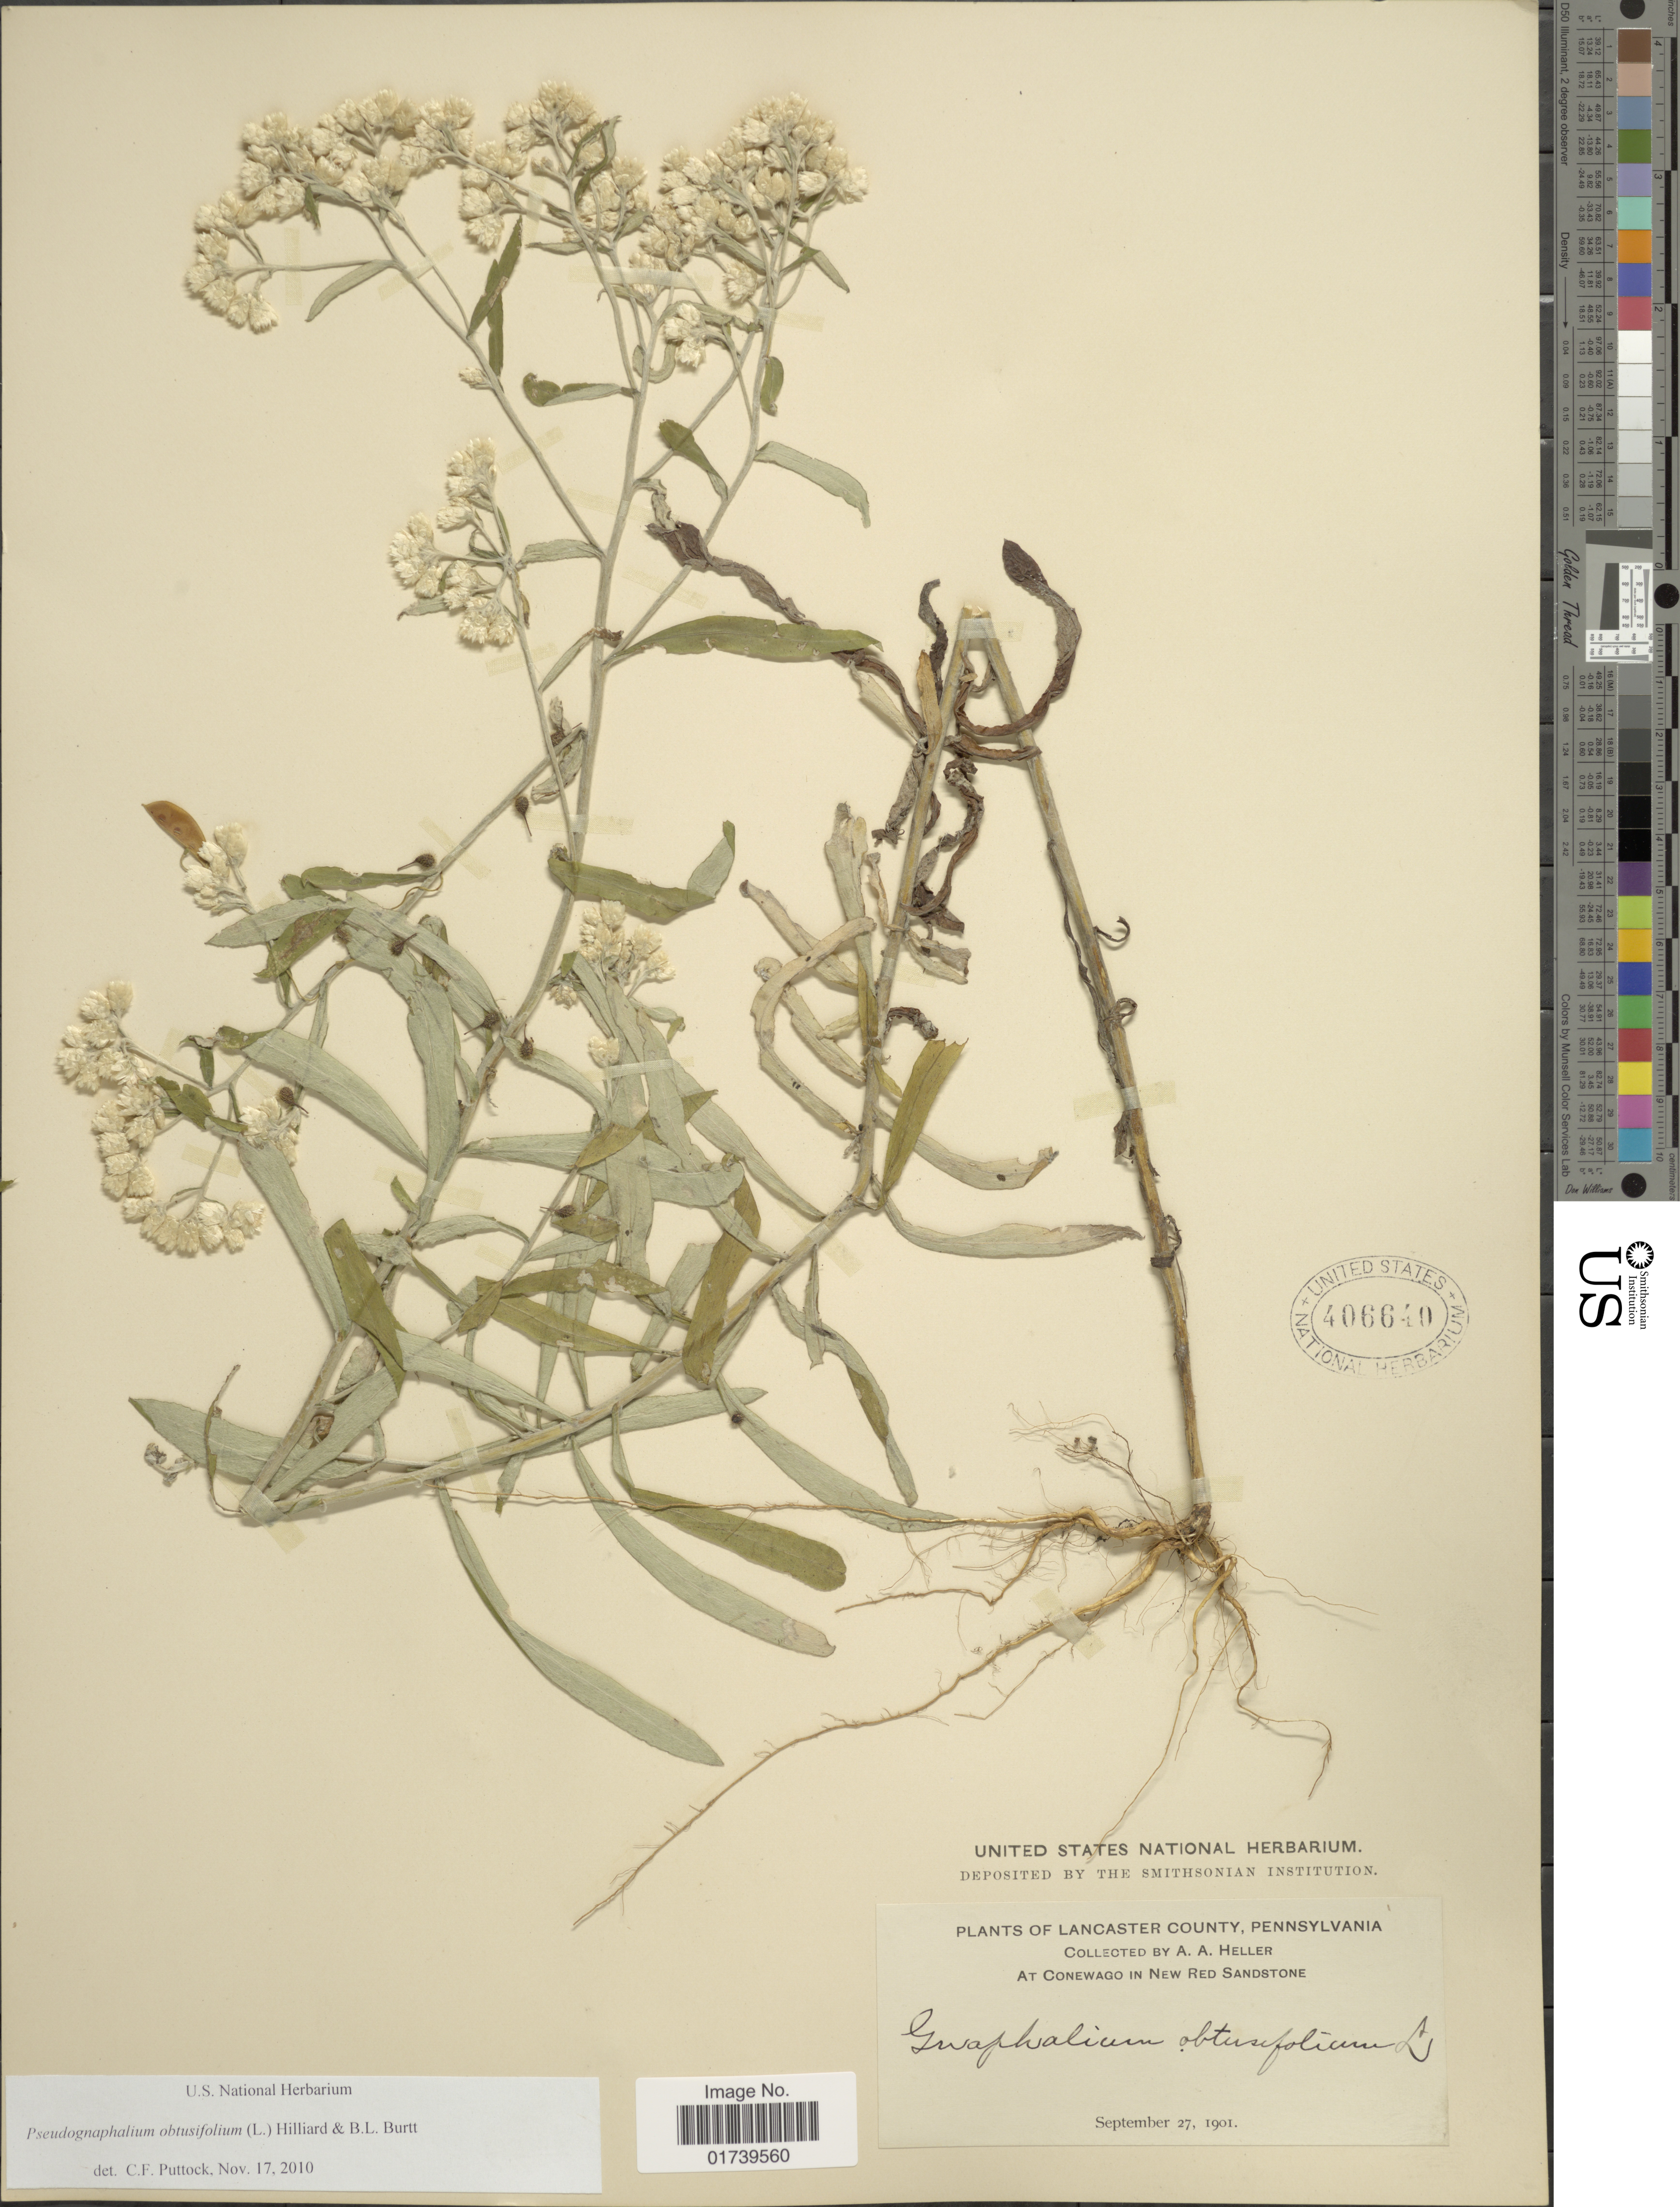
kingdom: Plantae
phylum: Tracheophyta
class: Magnoliopsida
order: Asterales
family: Asteraceae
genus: Pseudognaphalium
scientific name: Pseudognaphalium obtusifolium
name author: (L.) Hilliard & B.L. Burtt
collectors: A. A. Heller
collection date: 1901-09-27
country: United States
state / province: Pennsylvania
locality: Lancaster County, at Conewago in New Red Sandstone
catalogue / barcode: US 406640